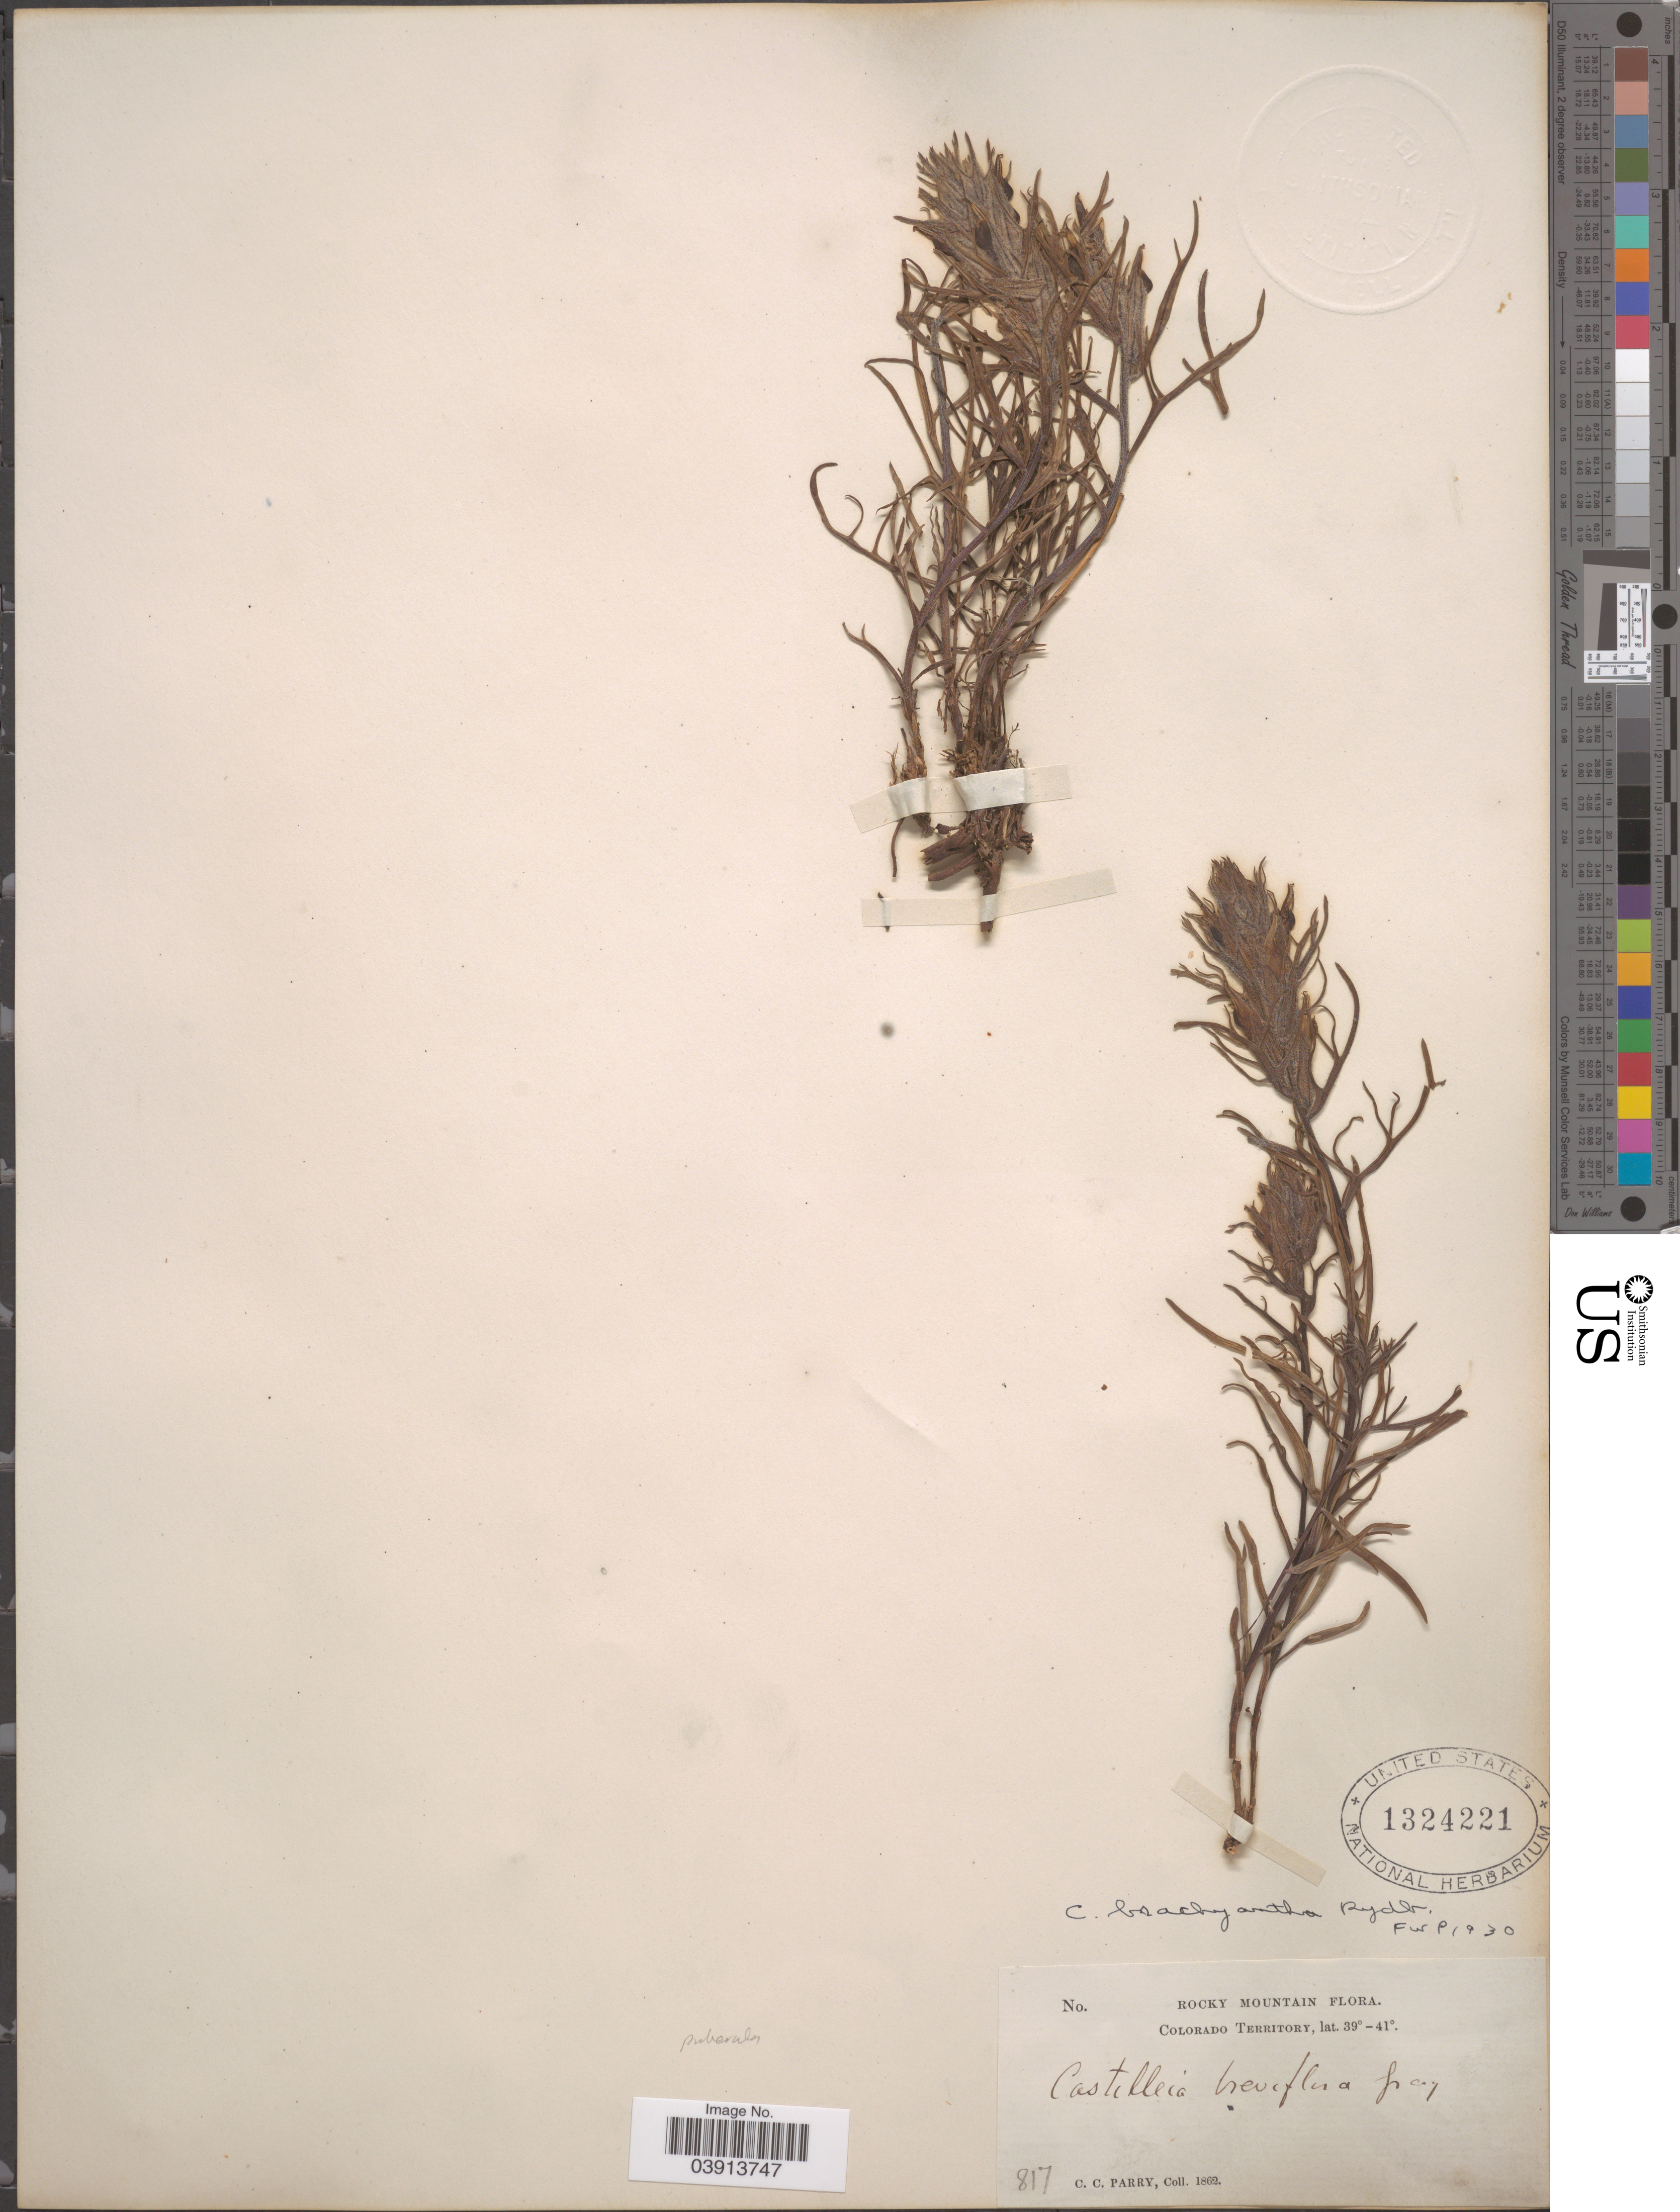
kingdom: Plantae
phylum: Tracheophyta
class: Magnoliopsida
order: Lamiales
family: Orobanchaceae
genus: Castilleja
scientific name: Castilleja puberula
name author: Rydb.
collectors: C. C. Parry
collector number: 817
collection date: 1862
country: United States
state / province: Colorado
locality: Rocky Mountain. Colorado Territory.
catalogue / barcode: US 1324221